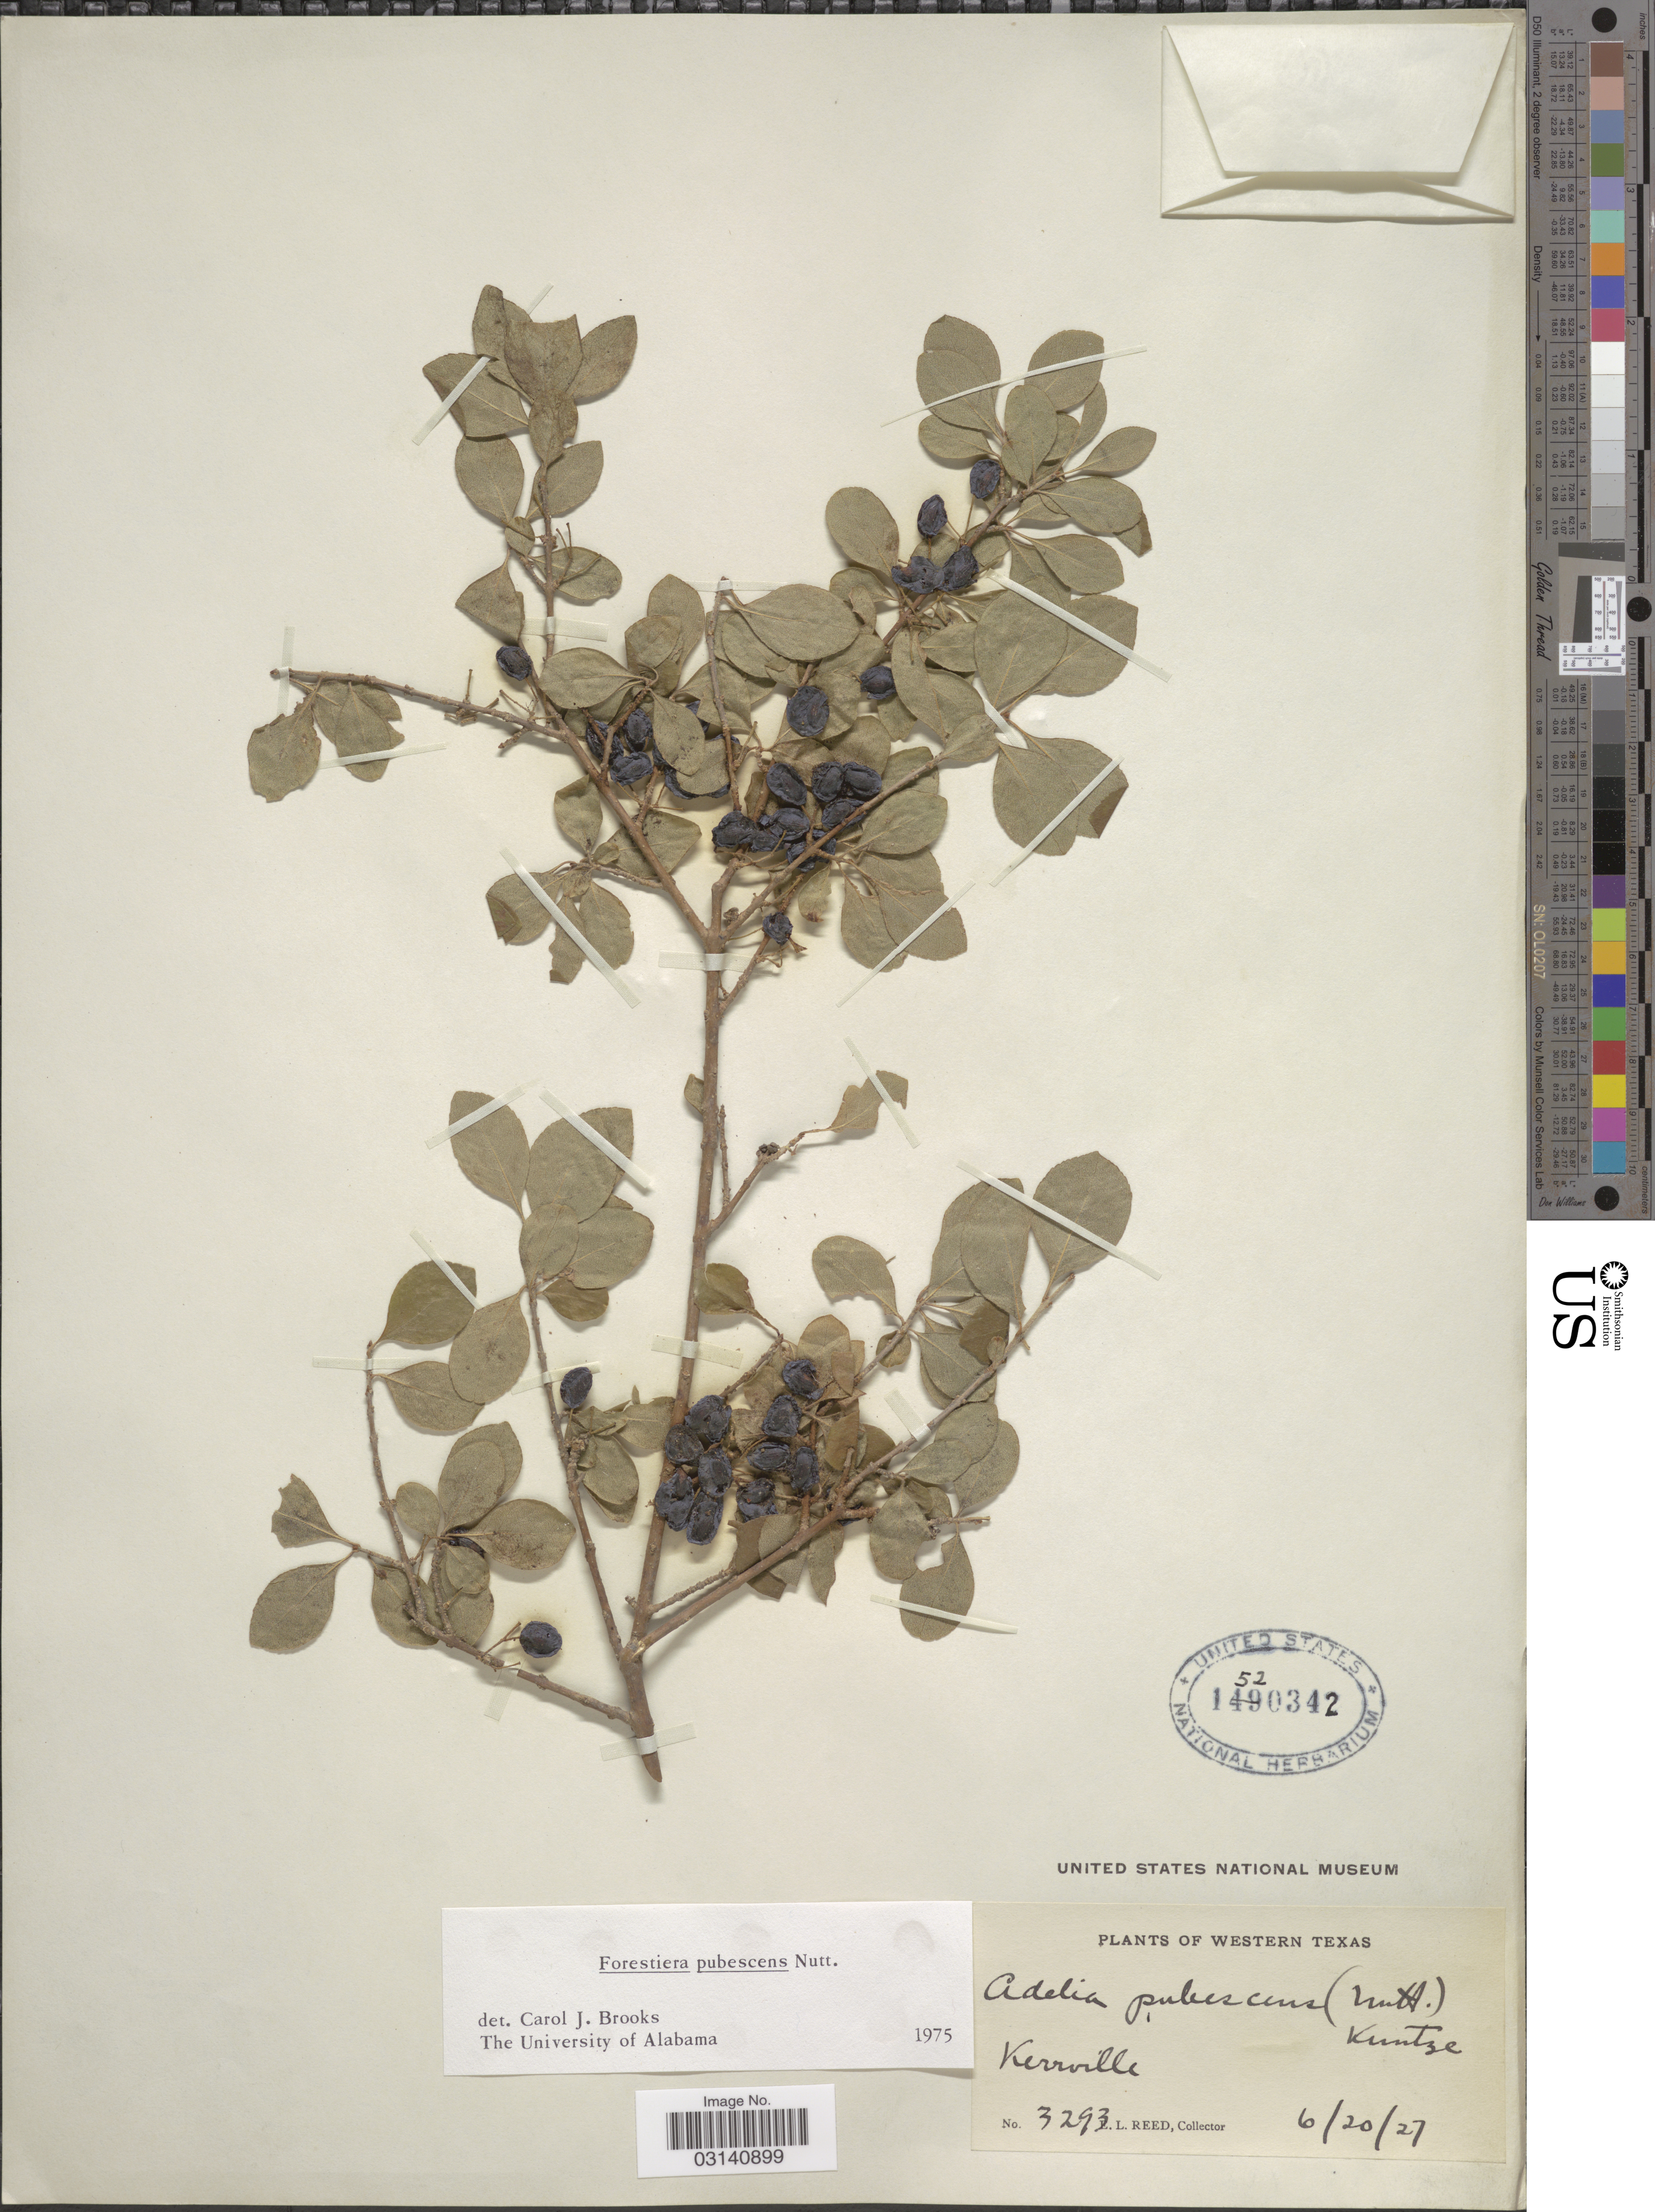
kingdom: Plantae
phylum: Tracheophyta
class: Magnoliopsida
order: Lamiales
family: Oleaceae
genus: Forestiera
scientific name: Forestiera pubescens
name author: Nutt.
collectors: E. Reed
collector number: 3293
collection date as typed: Transcribed d/m/y: 20/6/27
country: United States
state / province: Texas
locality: Western Texas. Kerrville.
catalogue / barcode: US 1520342